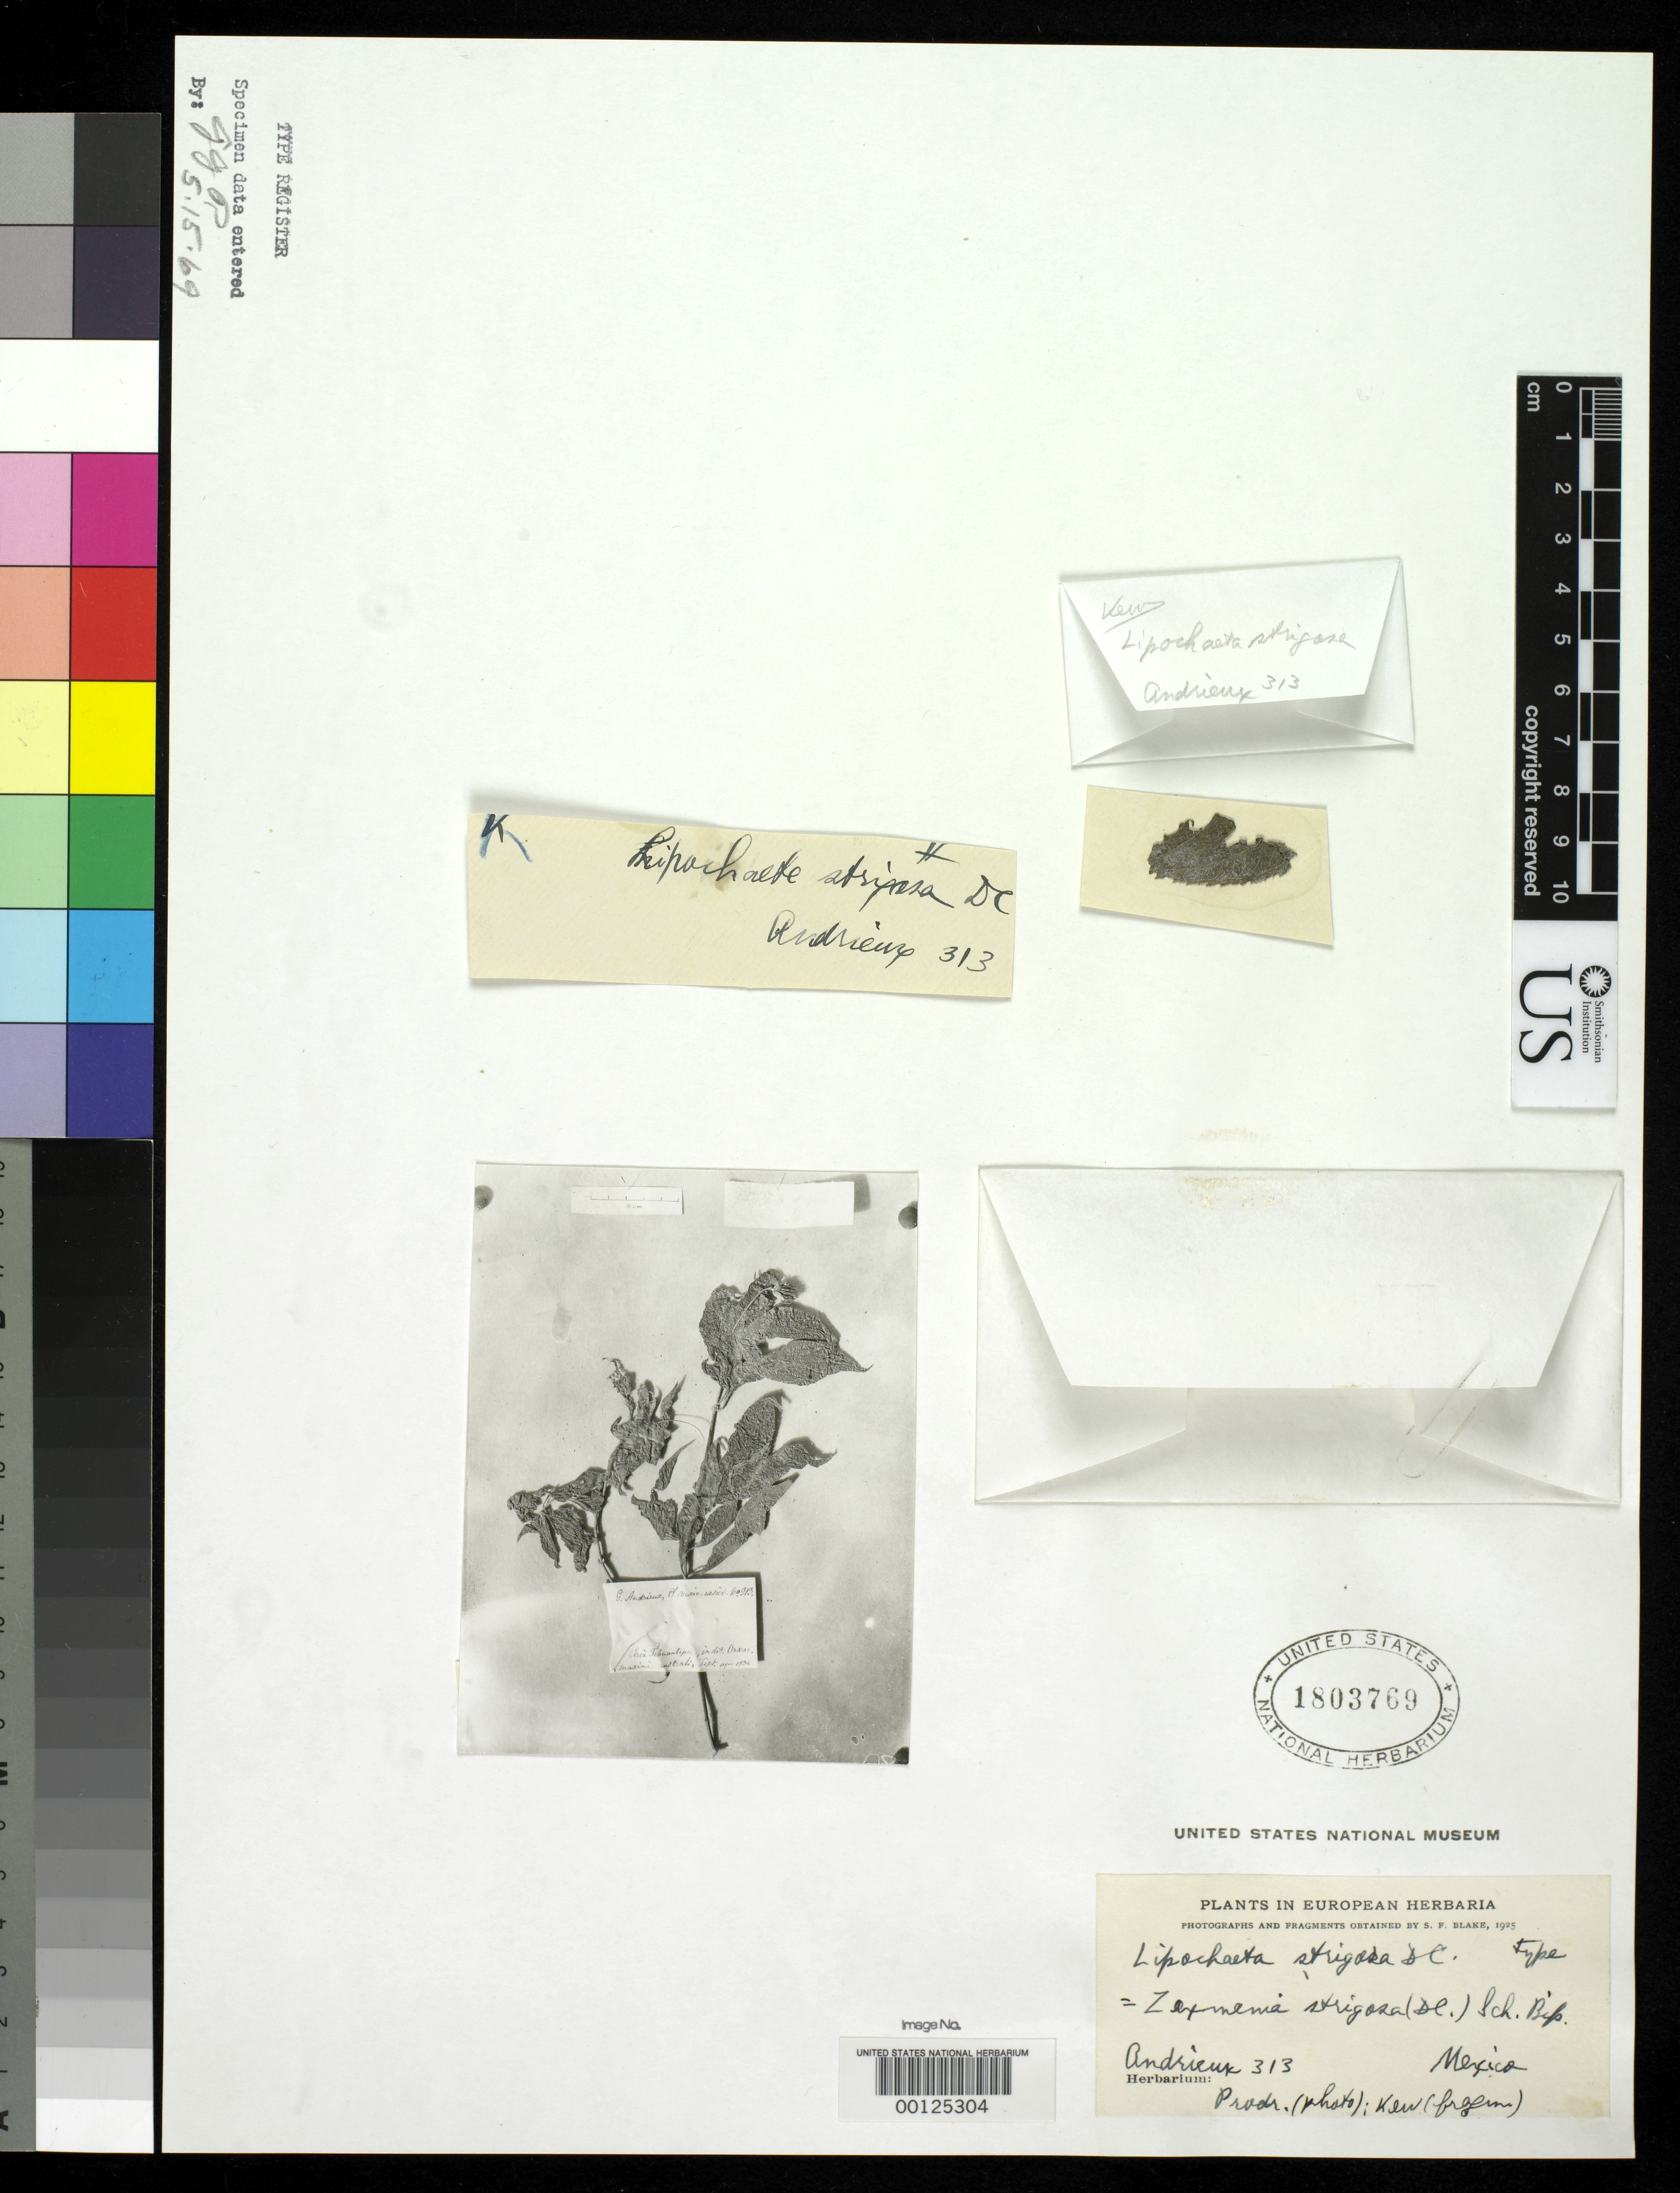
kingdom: Plantae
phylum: Tracheophyta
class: Magnoliopsida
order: Asterales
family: Asteraceae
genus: Lipochaeta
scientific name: Lipochaeta strigosa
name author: DC.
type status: Type Fragment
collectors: G. Andrieux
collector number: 313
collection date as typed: Sep 1834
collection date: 1834-09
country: Mexico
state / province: Oaxaca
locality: Tehuantepec.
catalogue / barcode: US 1803769